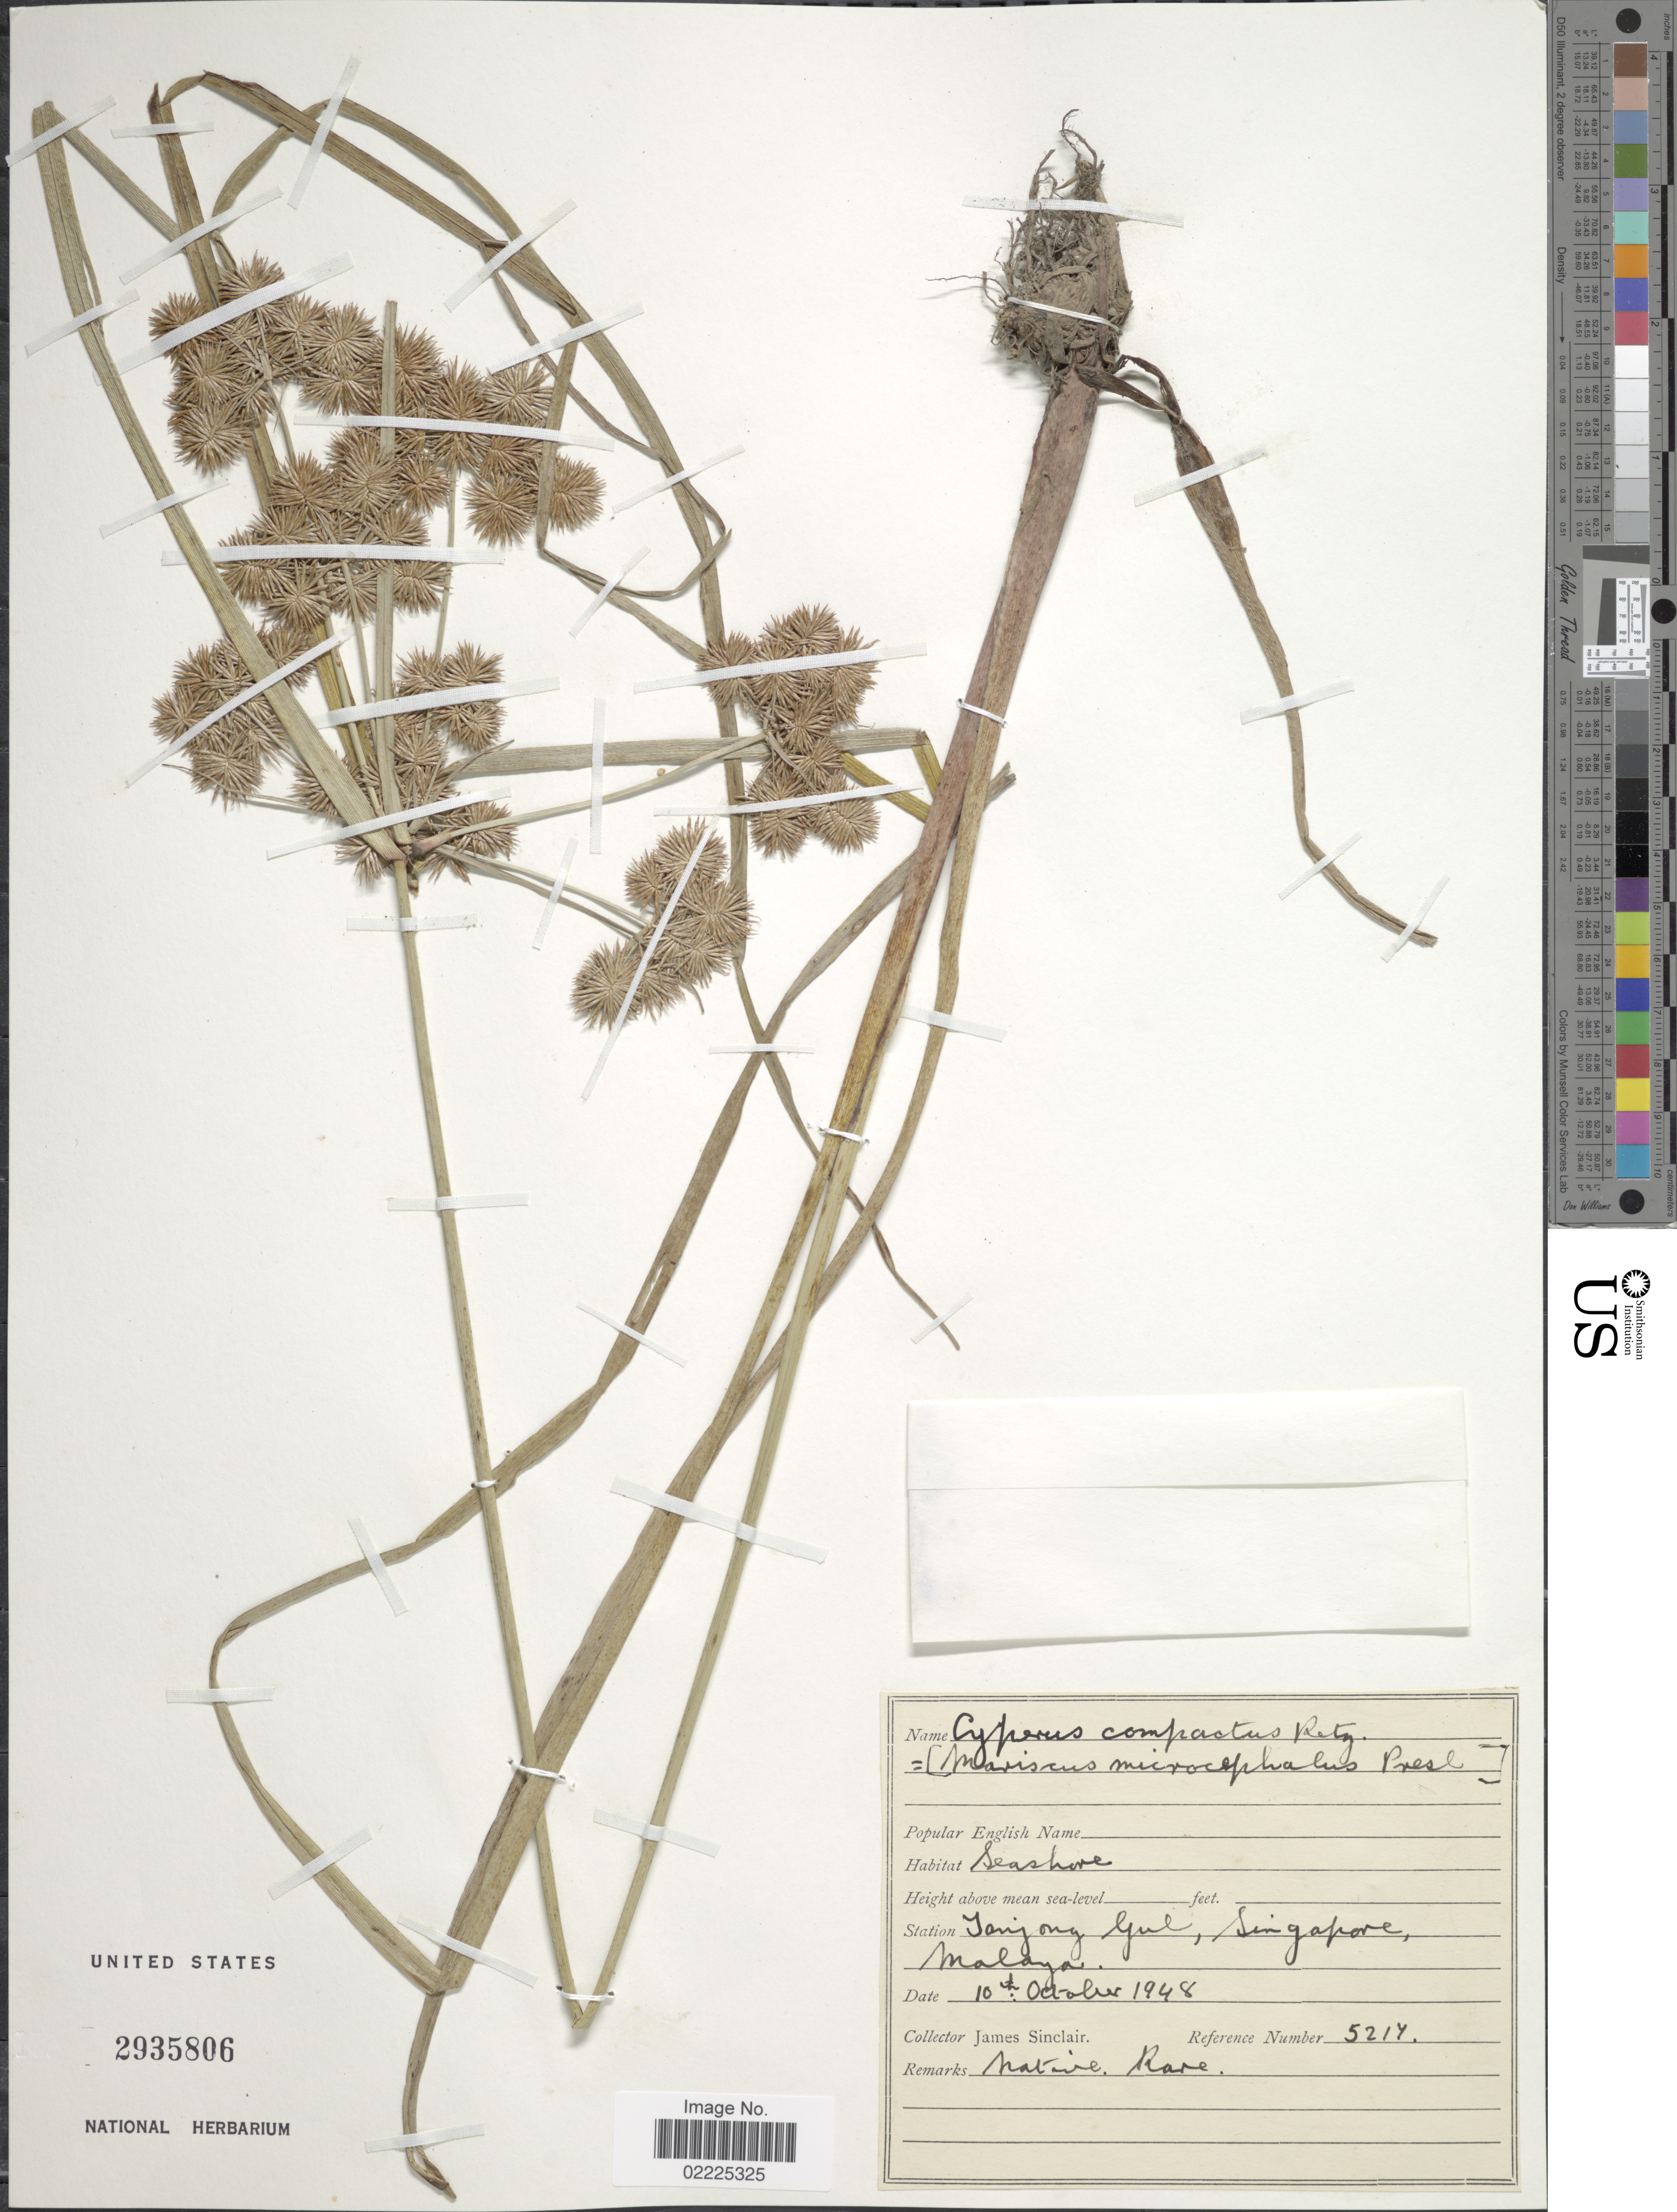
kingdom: Plantae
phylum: Tracheophyta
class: Liliopsida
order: Poales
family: Cyperaceae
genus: Cyperus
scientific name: Cyperus compactus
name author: Retz.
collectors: J. Sinclair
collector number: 5217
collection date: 1948-10-10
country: Singapore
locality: Janjong Gul, Malaya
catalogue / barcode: US 2935806